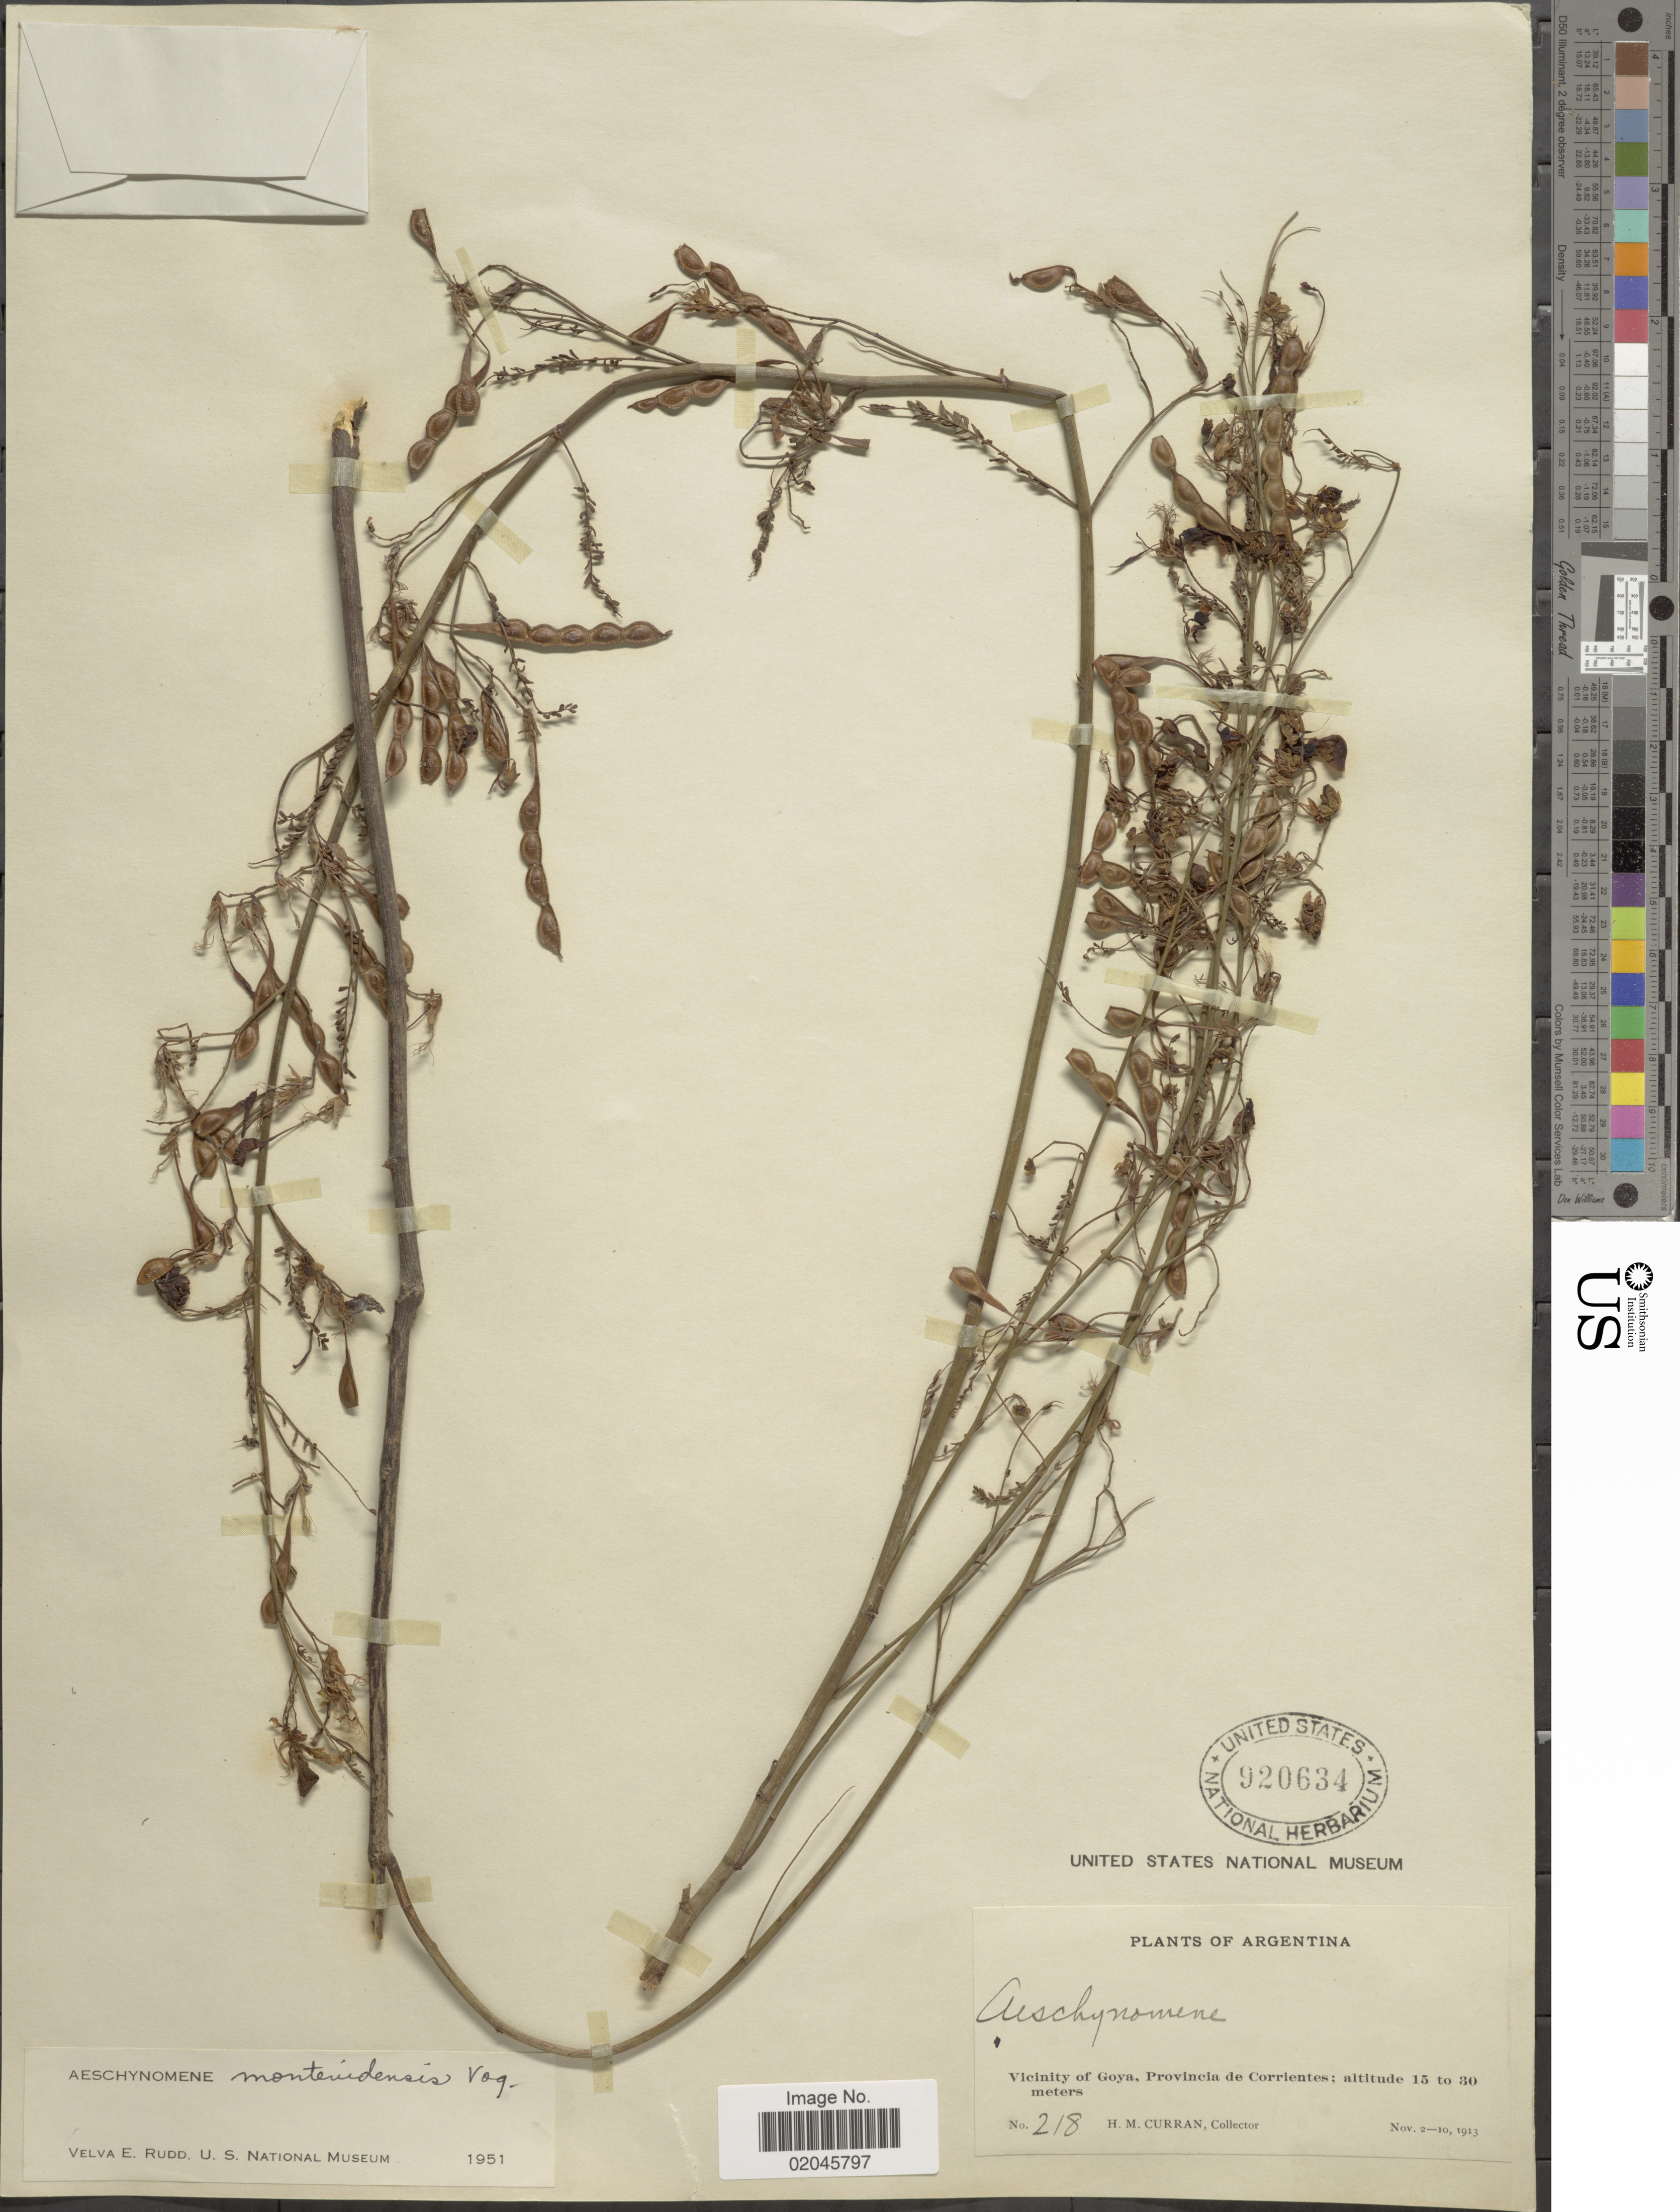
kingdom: Plantae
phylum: Tracheophyta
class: Magnoliopsida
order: Fabales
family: Fabaceae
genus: Aeschynomene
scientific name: Aeschynomene montevidensis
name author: Vogel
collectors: H. M. Curran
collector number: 218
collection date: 1913-11-02/1913-11-10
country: Argentina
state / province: Corrientes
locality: Vicinity of Goya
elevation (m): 15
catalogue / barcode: US 920634